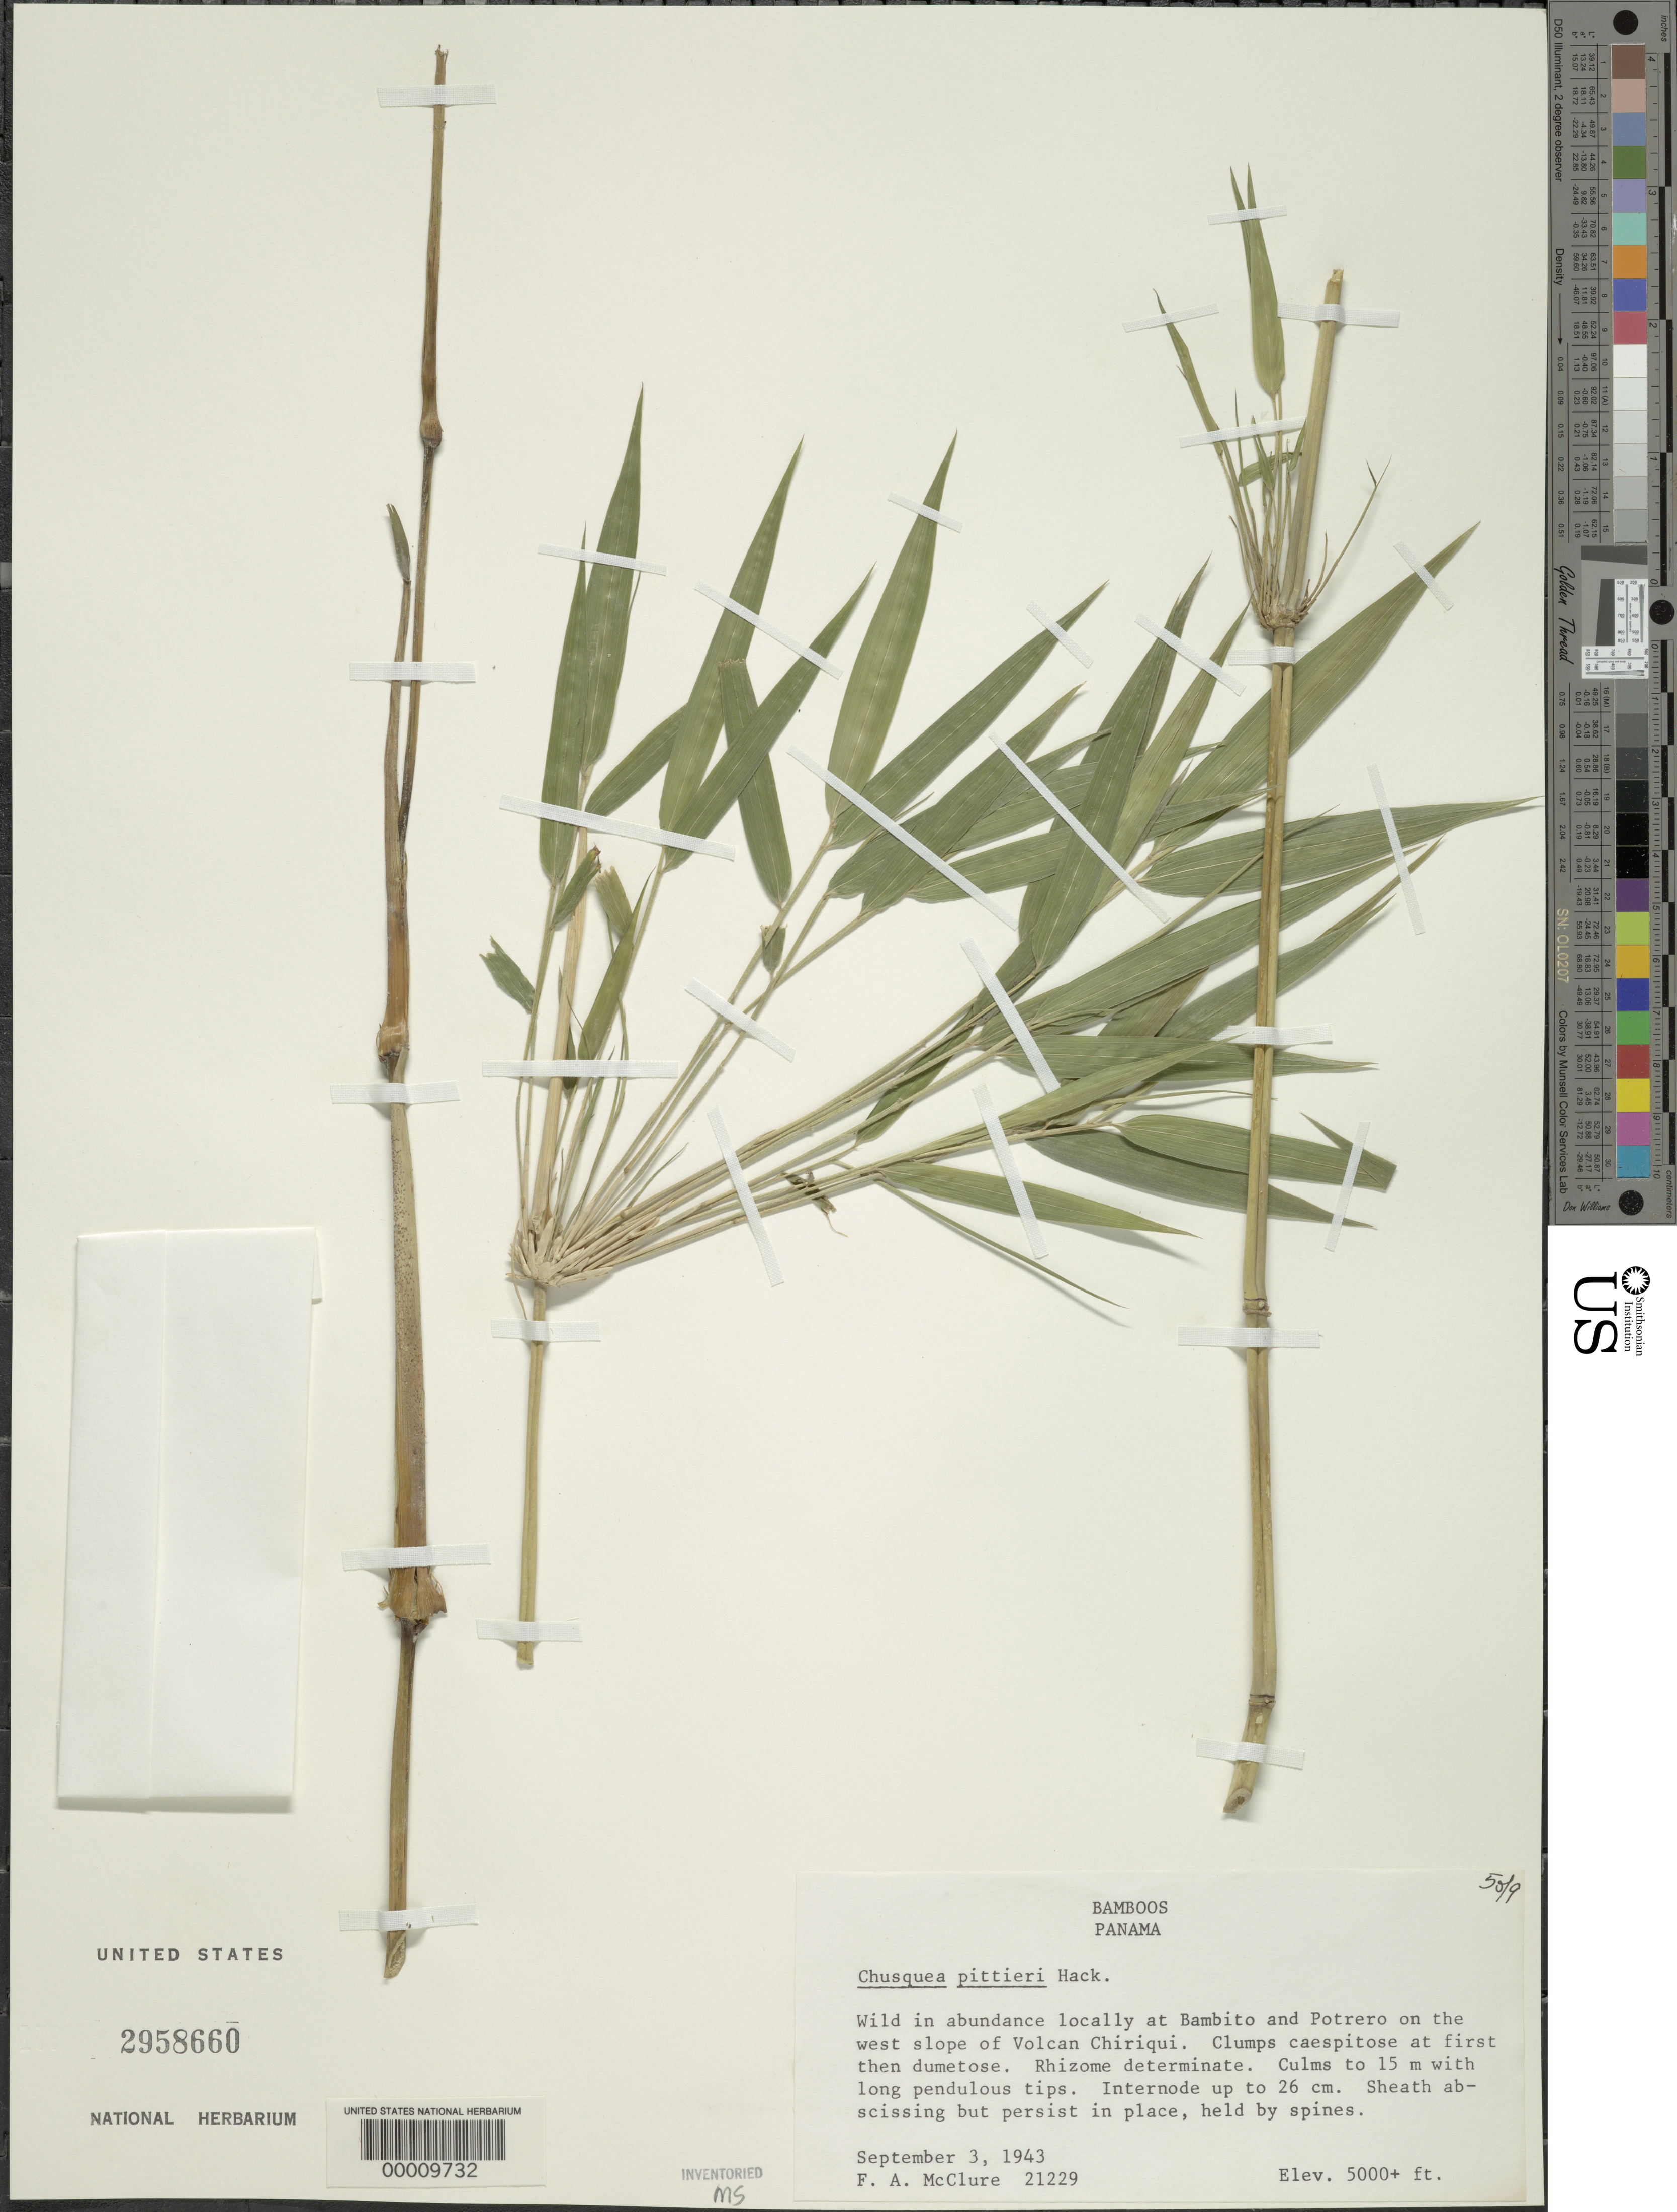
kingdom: Plantae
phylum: Tracheophyta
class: Liliopsida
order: Poales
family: Poaceae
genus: Chusquea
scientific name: Chusquea pittieri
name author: Hack.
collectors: F. A. McClure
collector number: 21229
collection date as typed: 03 Sep 1943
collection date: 1943-09-03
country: Panama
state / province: Chiriquí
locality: Bambito, Potrero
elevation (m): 1524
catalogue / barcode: US 2958660